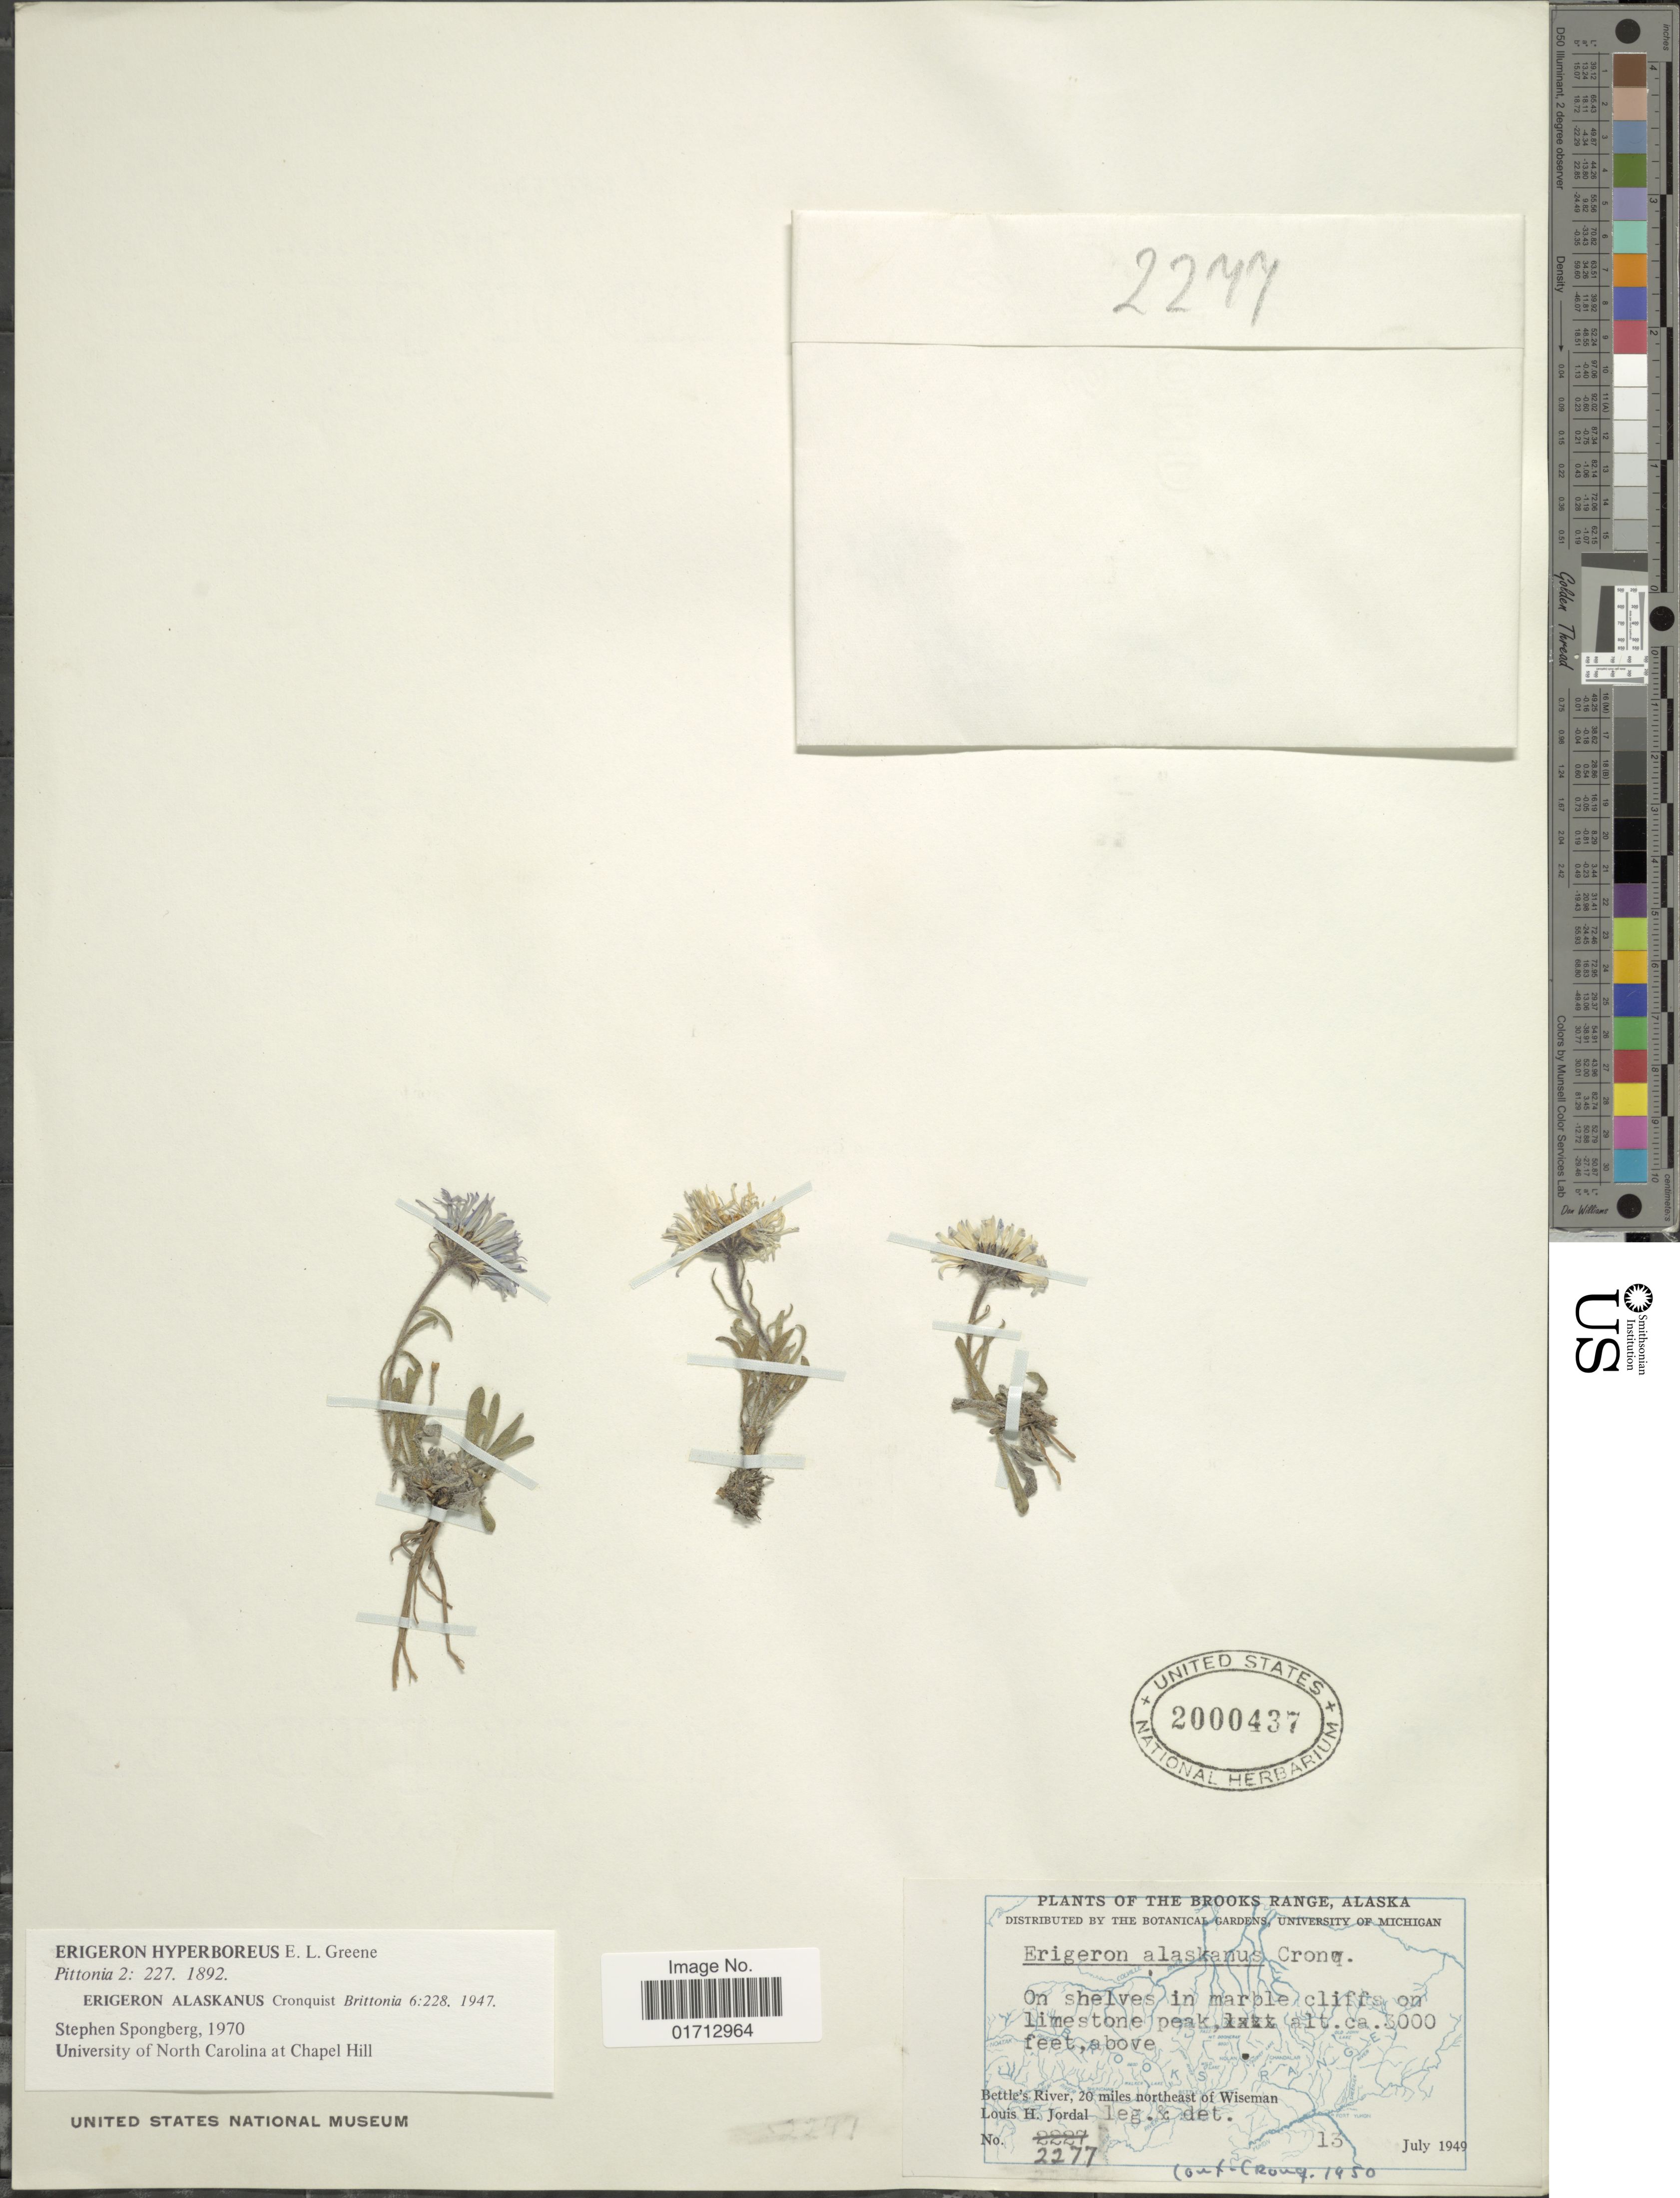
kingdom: Plantae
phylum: Tracheophyta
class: Magnoliopsida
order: Asterales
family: Asteraceae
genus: Erigeron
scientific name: Erigeron hyperboreus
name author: Greene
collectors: L. Jordal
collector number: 227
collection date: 1949-07-13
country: United States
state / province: Alaska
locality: The Brooks Range, Bettle's River, 20 miles northeast of Wiseman.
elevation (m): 914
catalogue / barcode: US 200437